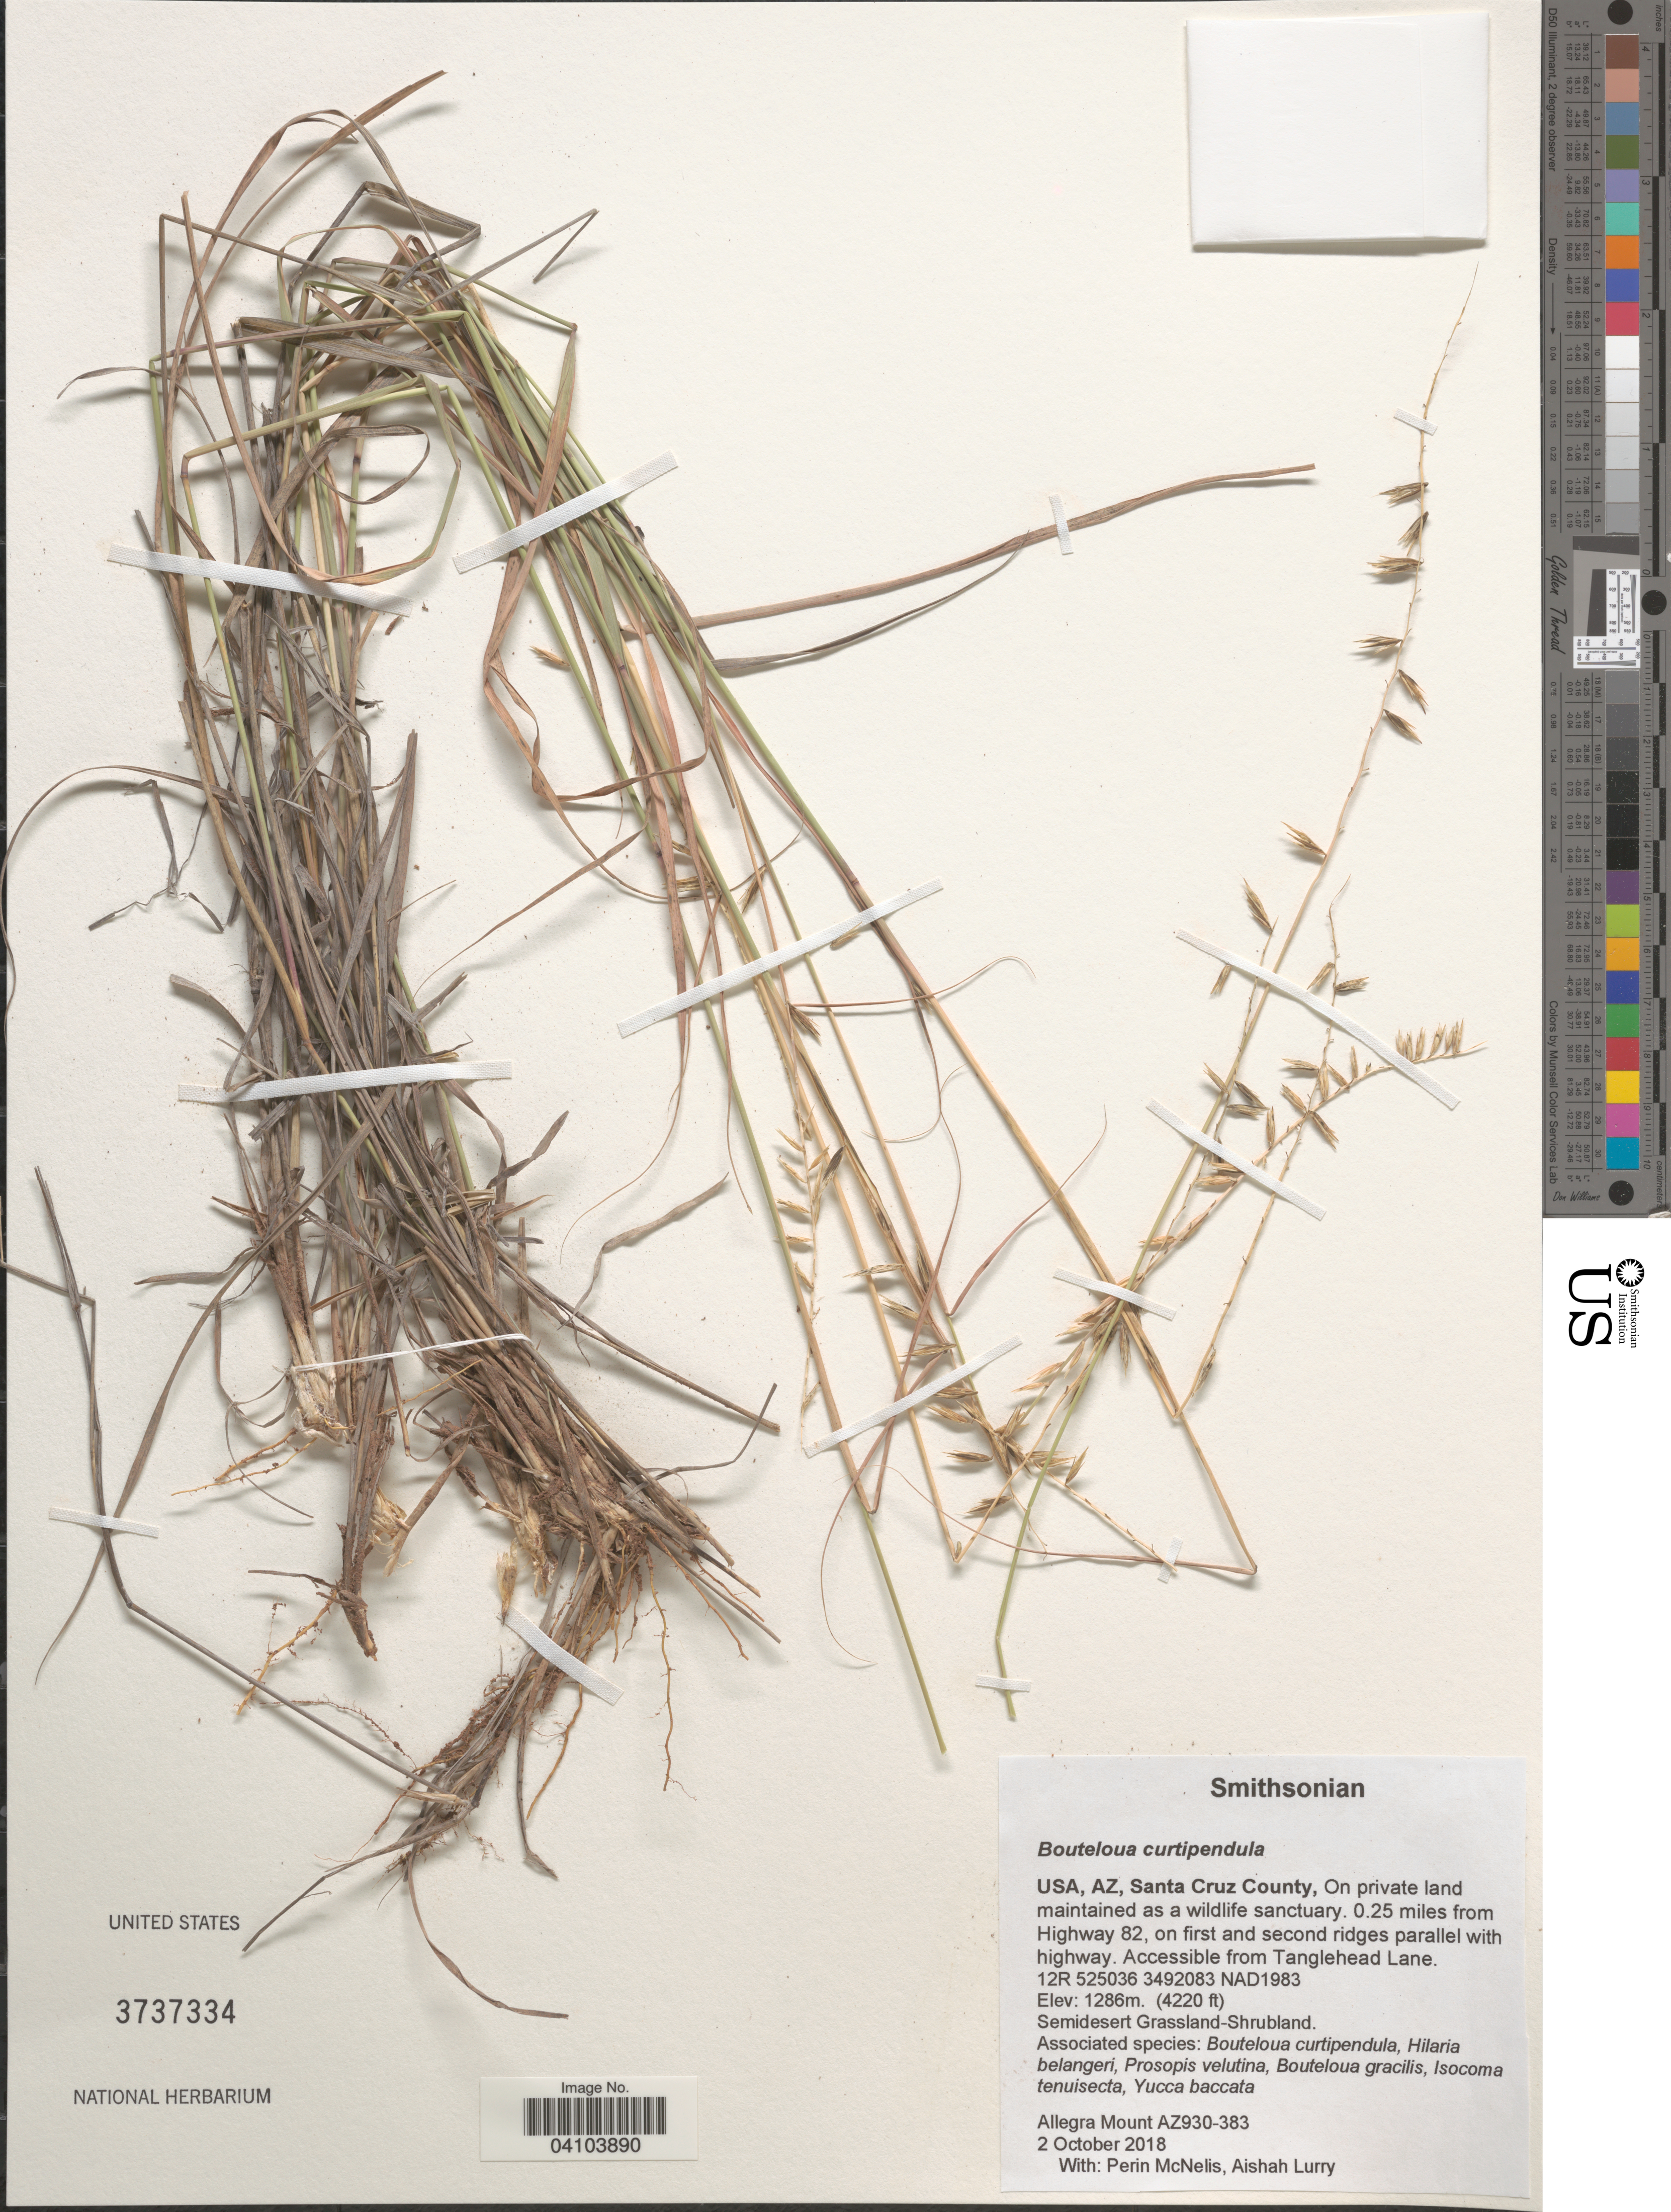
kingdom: Plantae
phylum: Tracheophyta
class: Liliopsida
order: Poales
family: Poaceae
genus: Bouteloua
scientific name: Bouteloua curtipendula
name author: (Michx.) Torr.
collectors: A. Mount, P. McNelis & A. Lurry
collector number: AZ930-383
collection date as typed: Transcribed d/m/y: 2/10/2018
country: United States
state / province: Arizona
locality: Santa Cruz County, On private land maintained as a wildlife sanctuary. 0.25 miles from Highway 82, on first and second ridges parallel with highway. Accessible from Tanglehead Lane. 12R 525036 3492083 NAD1983.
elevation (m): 1286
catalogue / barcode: US 3737334